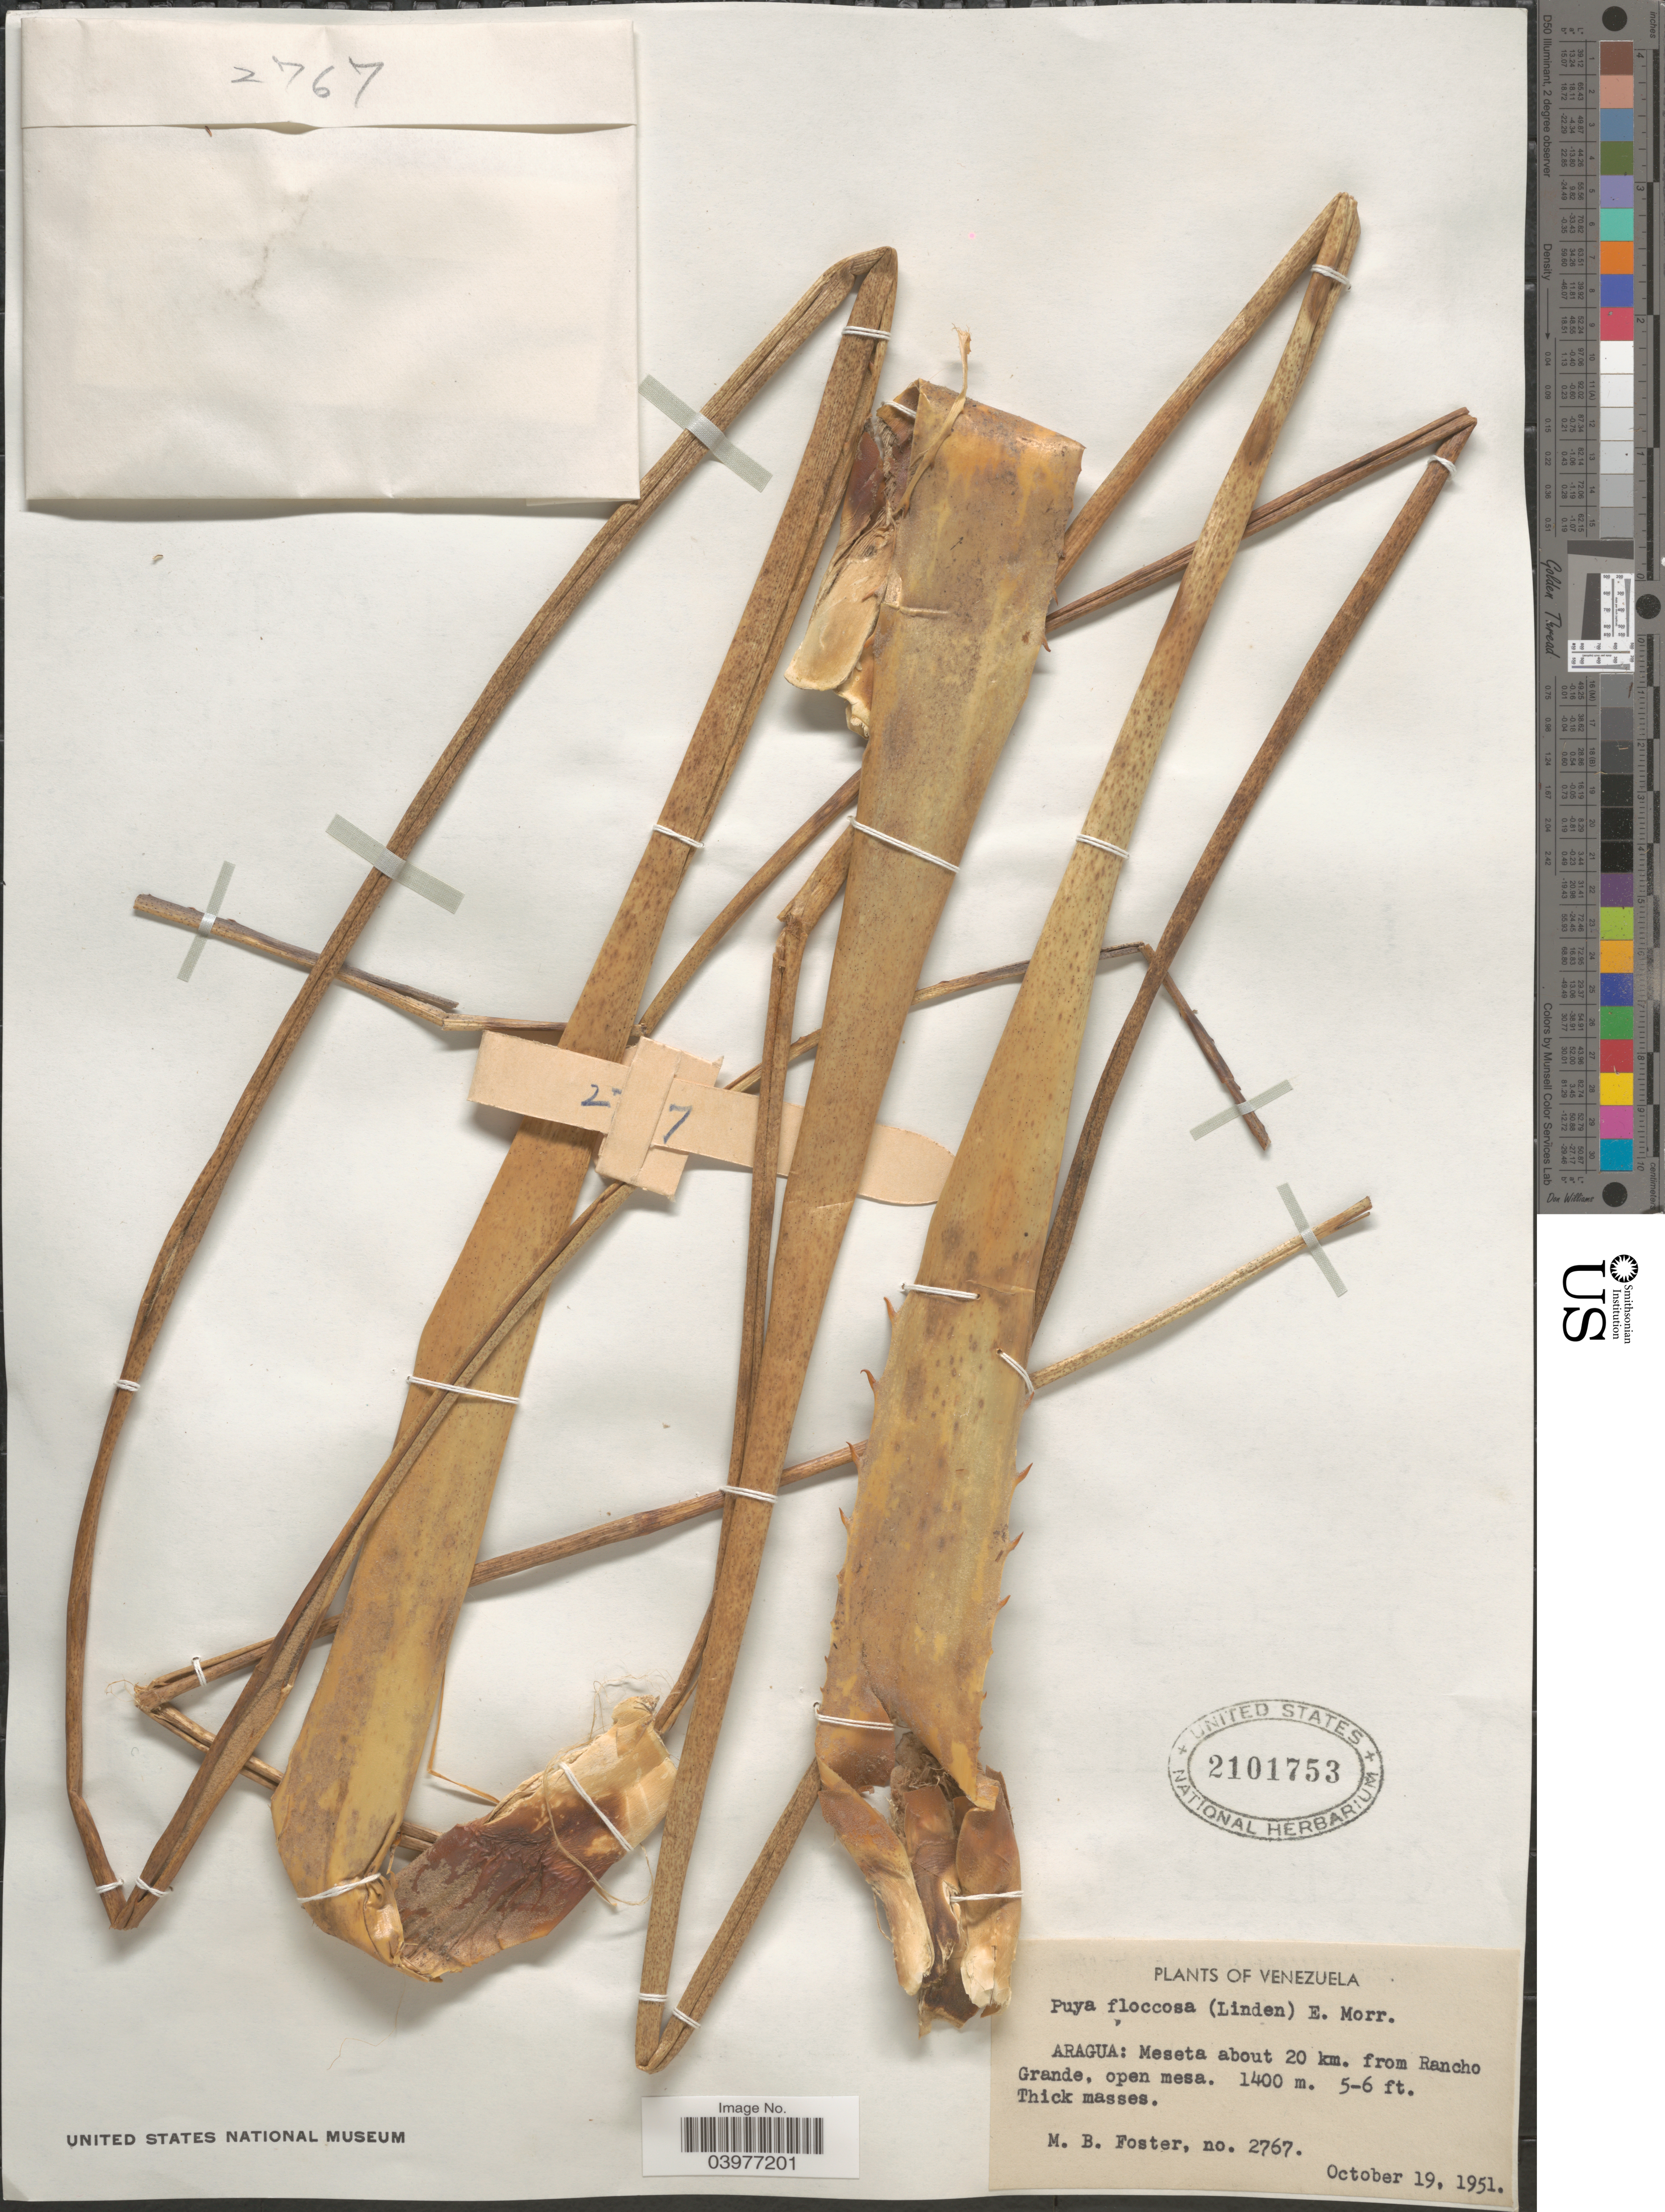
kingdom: Plantae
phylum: Tracheophyta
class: Liliopsida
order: Poales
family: Bromeliaceae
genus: Puya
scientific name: Puya floccosa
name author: (Linden) É. Morren ex Mez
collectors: M. B. Foster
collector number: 2767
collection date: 1951-10-19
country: Venezuela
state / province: Aragua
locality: Meseta about 20 km. from Rancho Grande.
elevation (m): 1400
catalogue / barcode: US 2101753